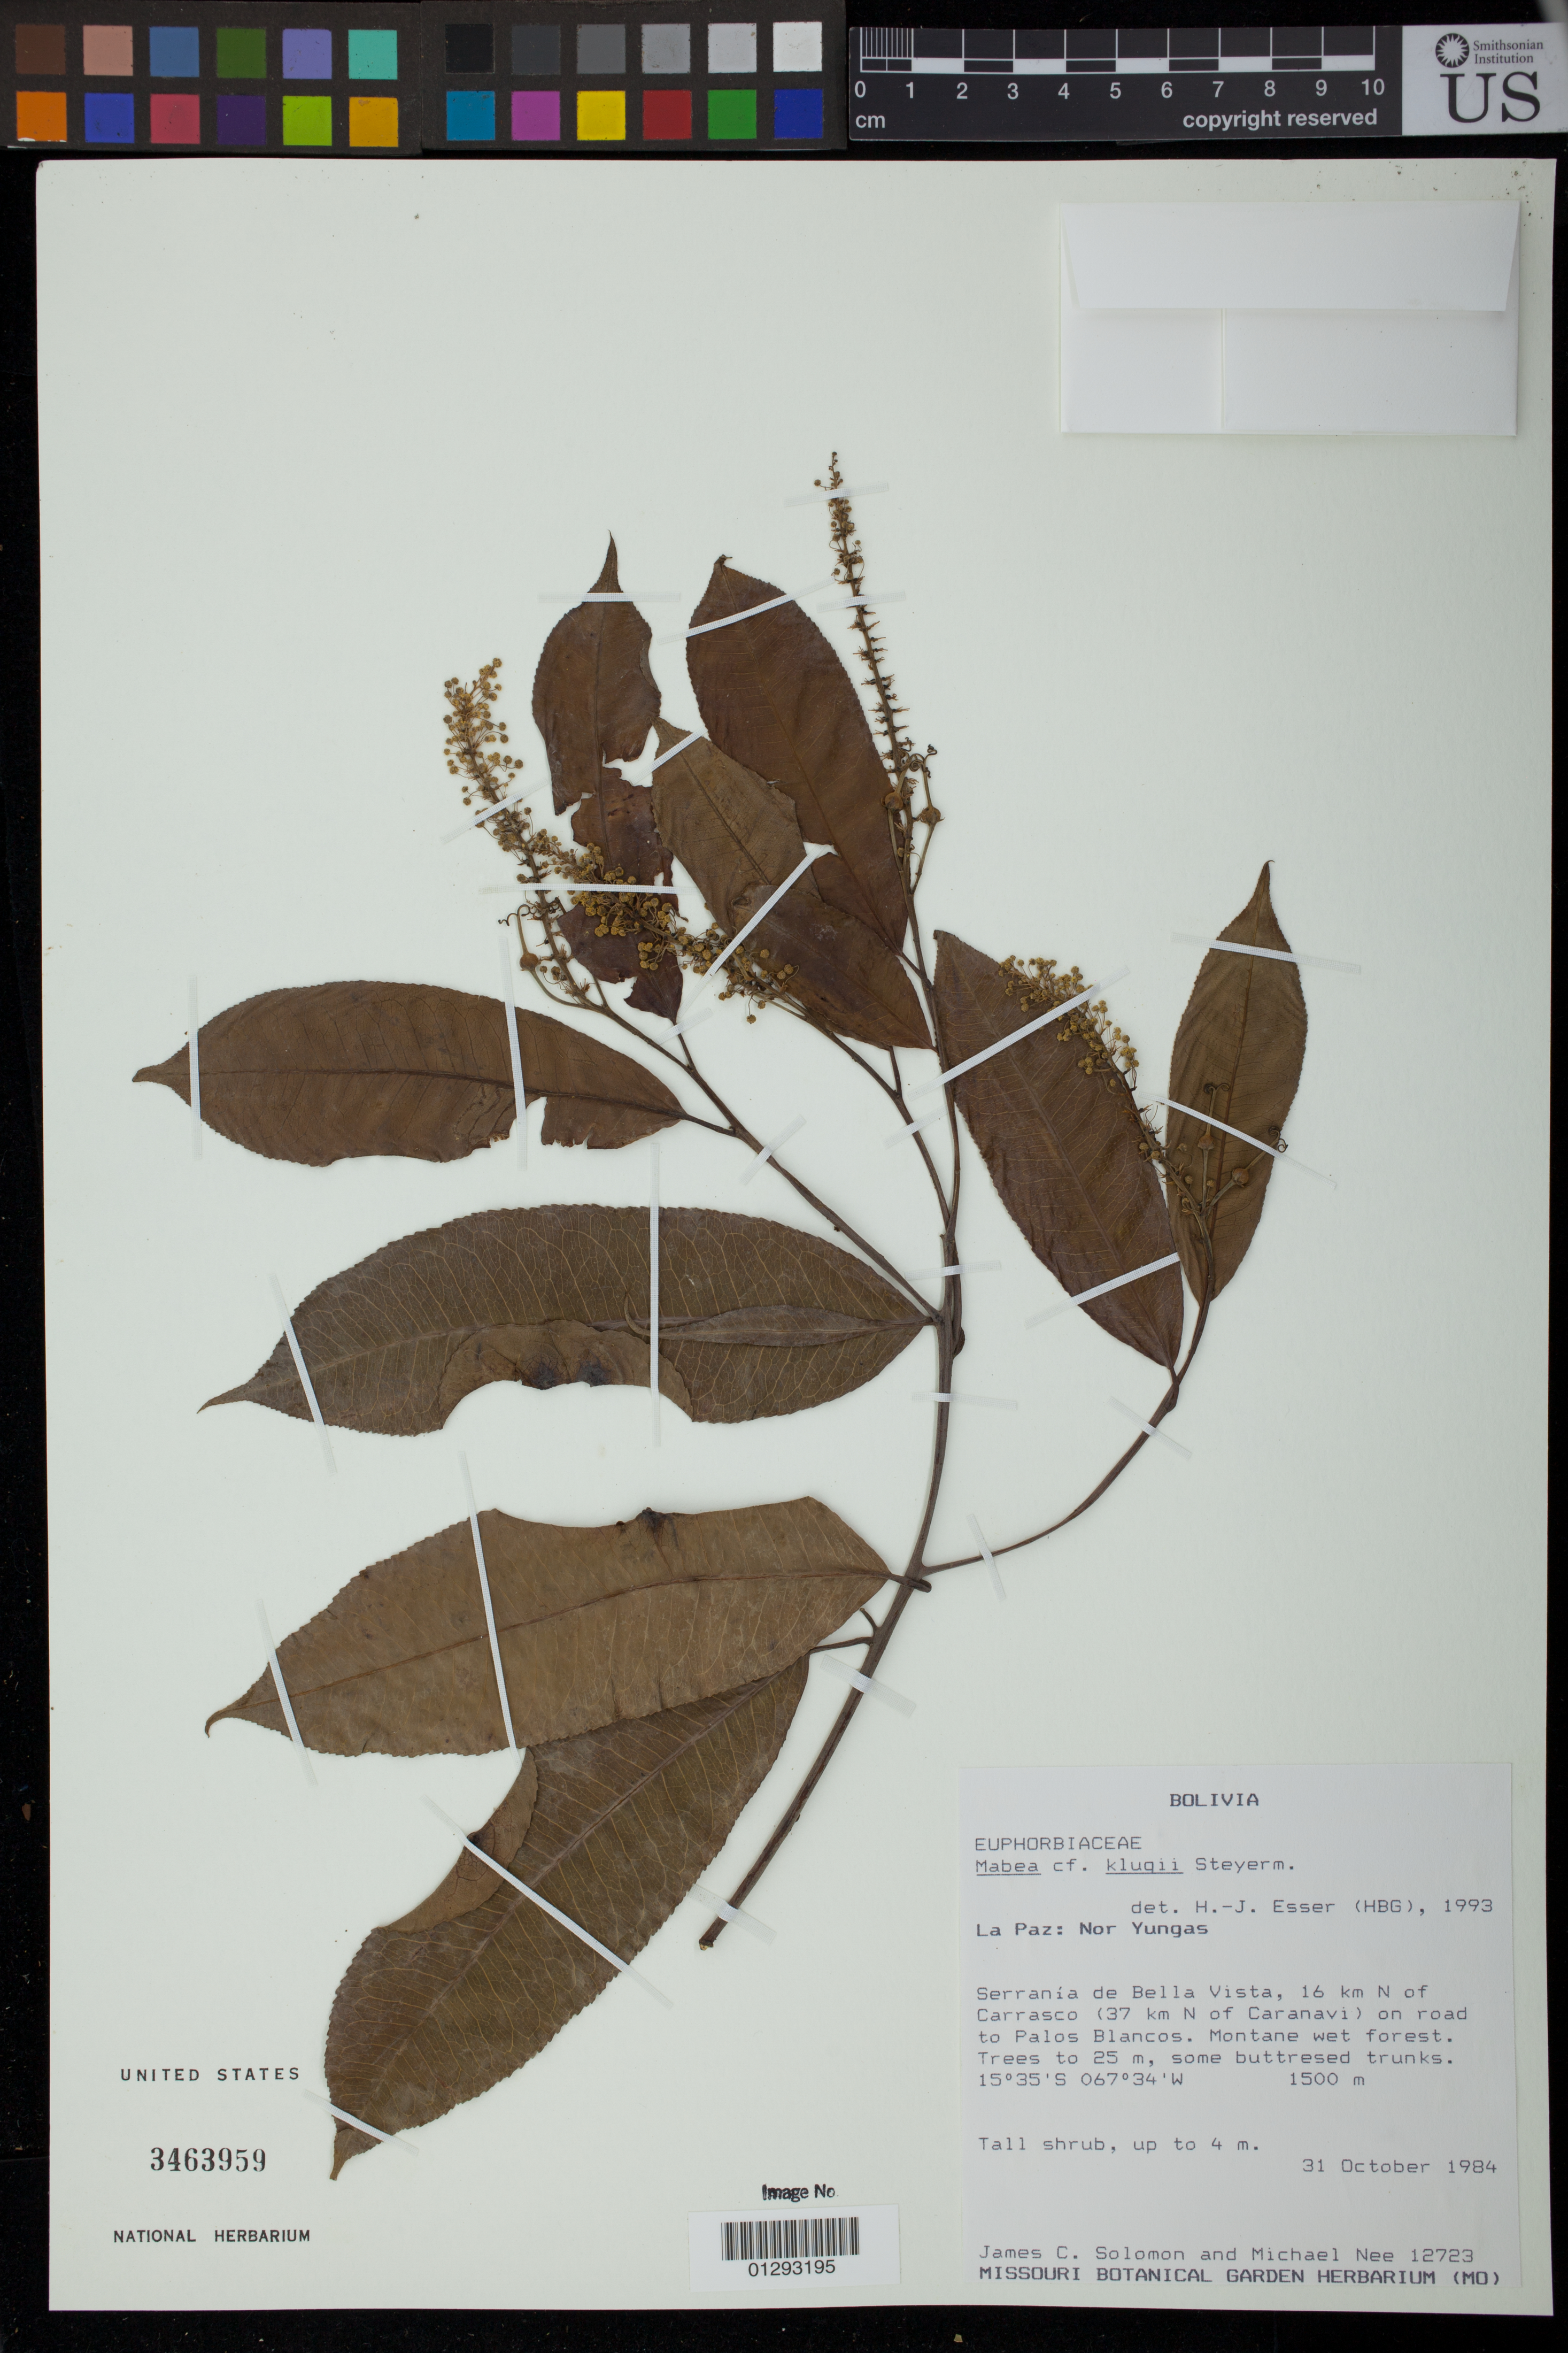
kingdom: Plantae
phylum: Tracheophyta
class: Magnoliopsida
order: Malpighiales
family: Euphorbiaceae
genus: Mabea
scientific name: Mabea klugii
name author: Steyerm.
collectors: J. C. Solomon & M. Nee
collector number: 12723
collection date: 1984-10-31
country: Bolivia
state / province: La Paz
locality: Nor Yungas. Serrania de Bella Vista, 16 km N of Carrasco (37 km N of Caranavi) on road to Palos Blancos.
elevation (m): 1500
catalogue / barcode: US 3463959